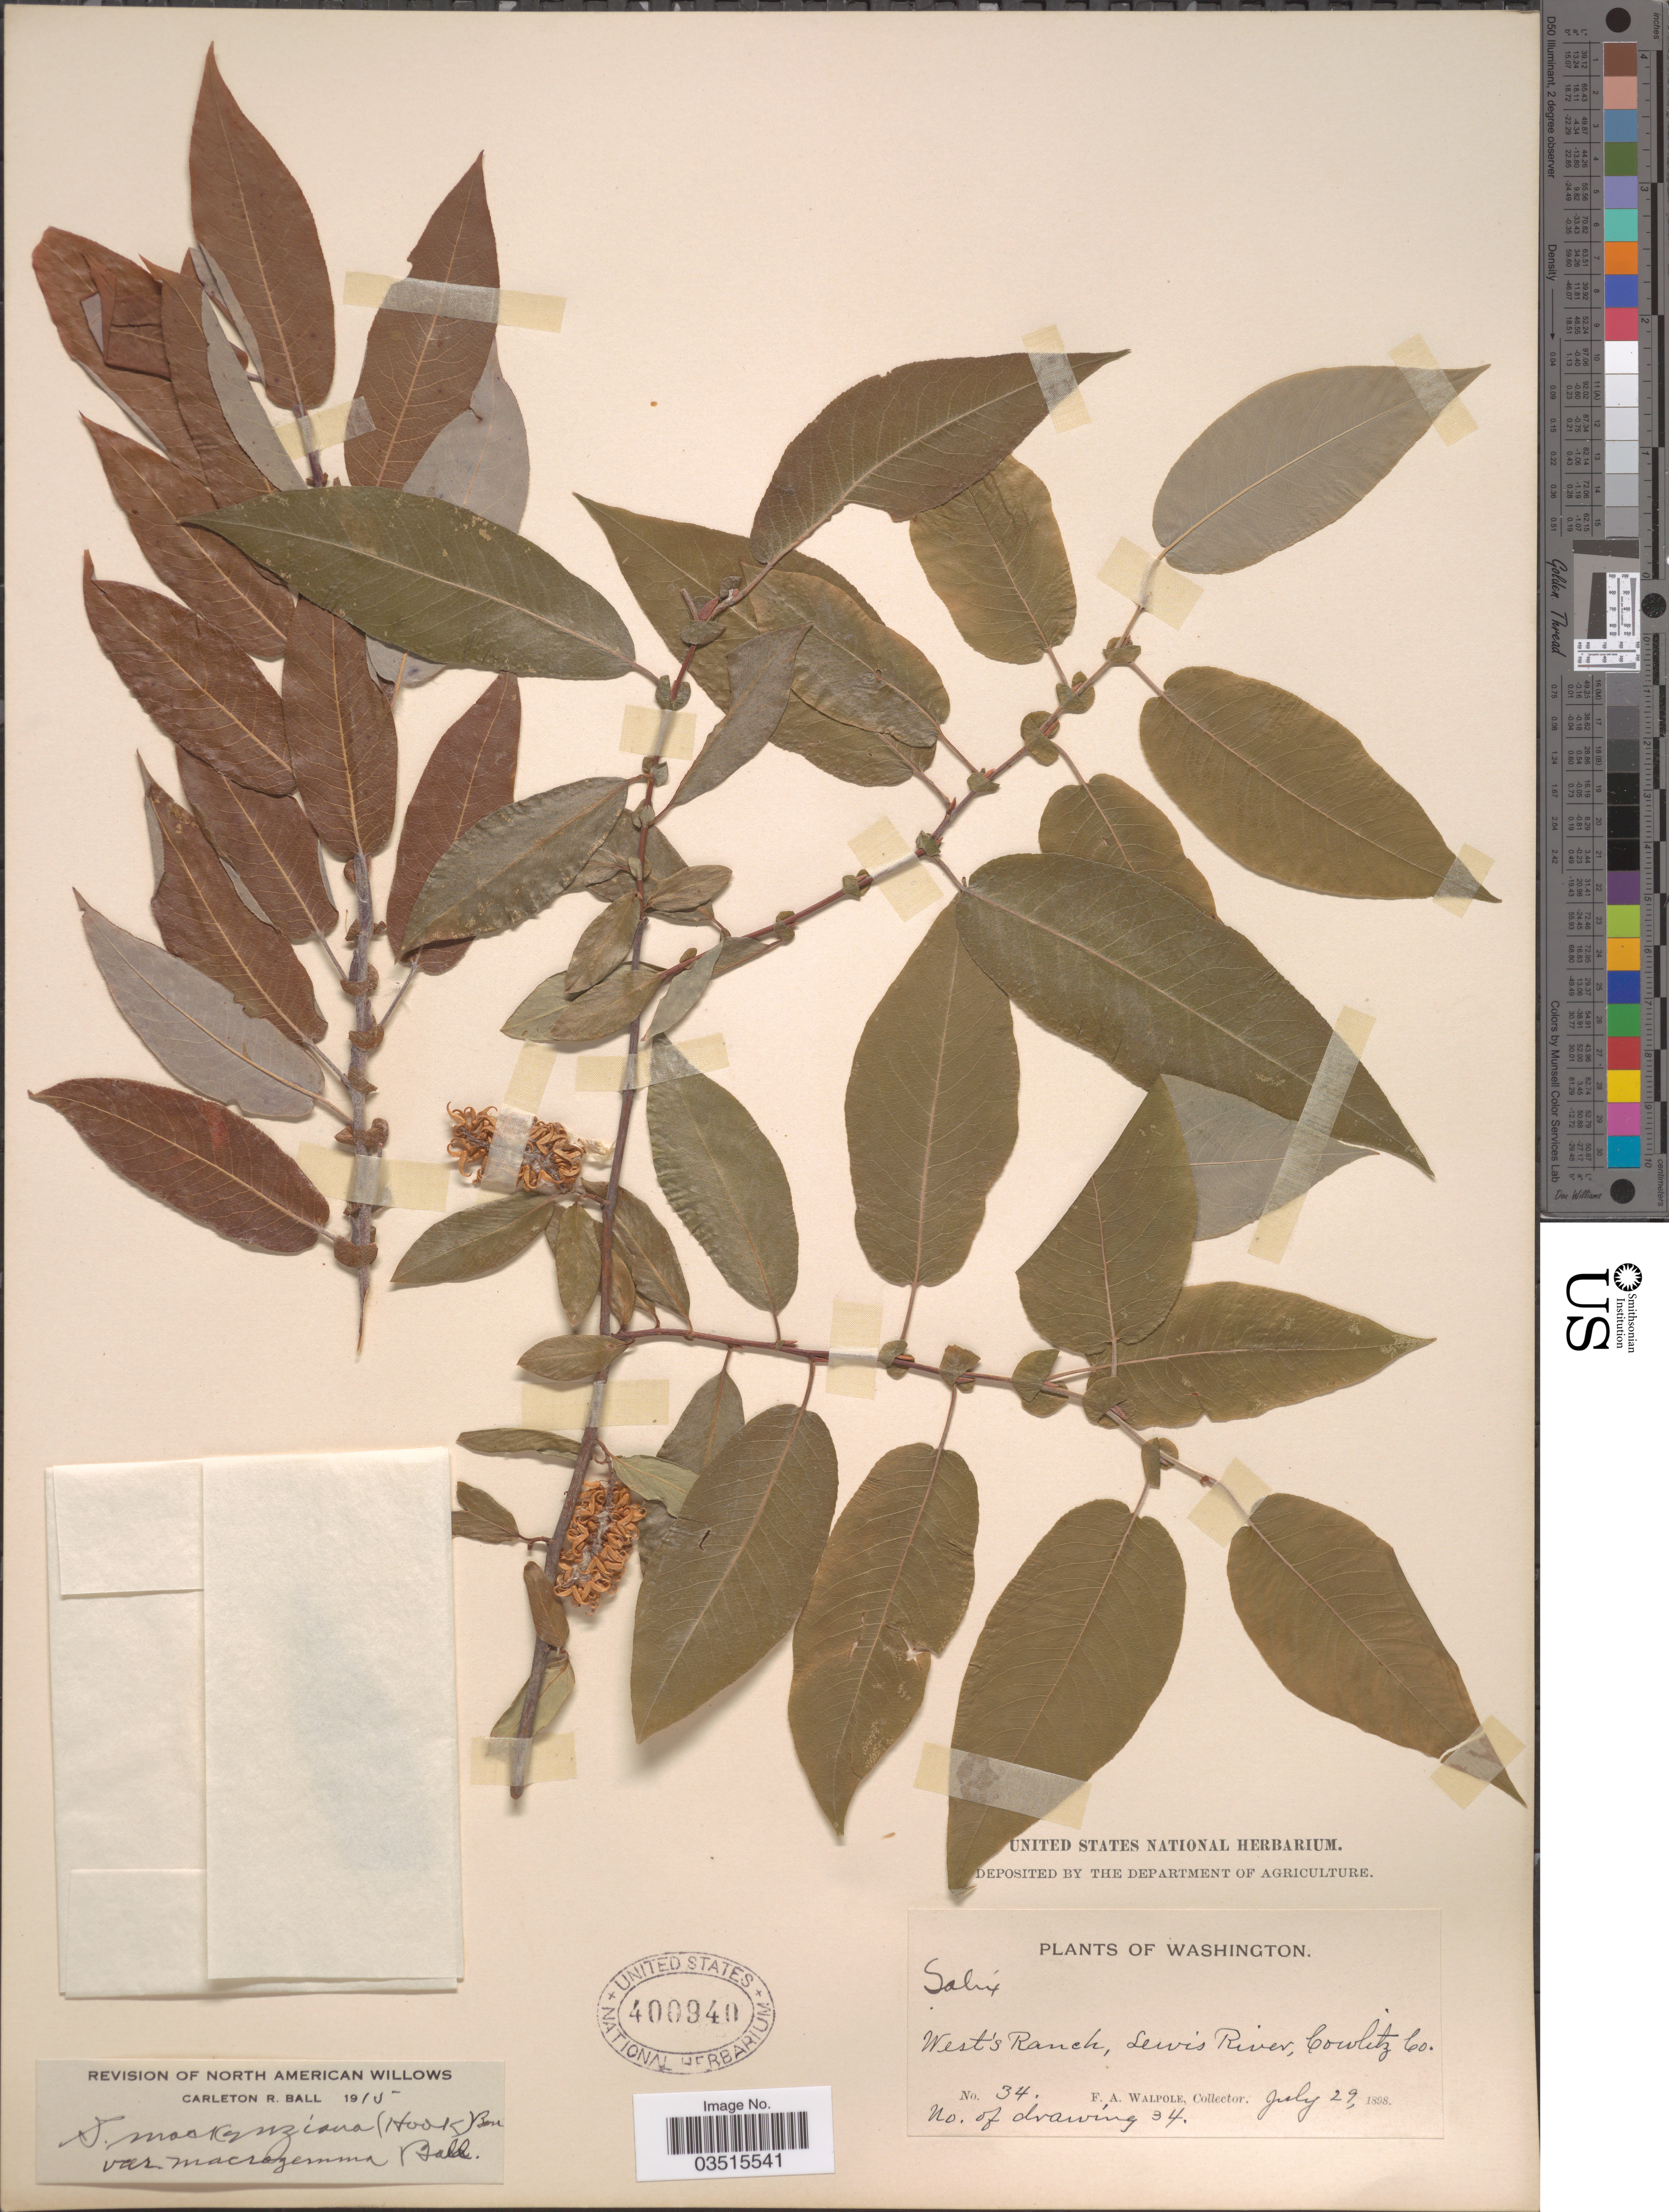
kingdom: Plantae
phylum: Tracheophyta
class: Magnoliopsida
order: Malpighiales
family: Salicaceae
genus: Salix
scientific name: Salix mackenzieana var. macrogemma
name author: C.R. Ball in Piper & Beattie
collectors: F. Walpole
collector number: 34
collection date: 1898-07-29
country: United States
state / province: Washington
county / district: Cowlitz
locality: West's Ranch, Lewis River, Cowlitz Co.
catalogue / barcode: US 400940